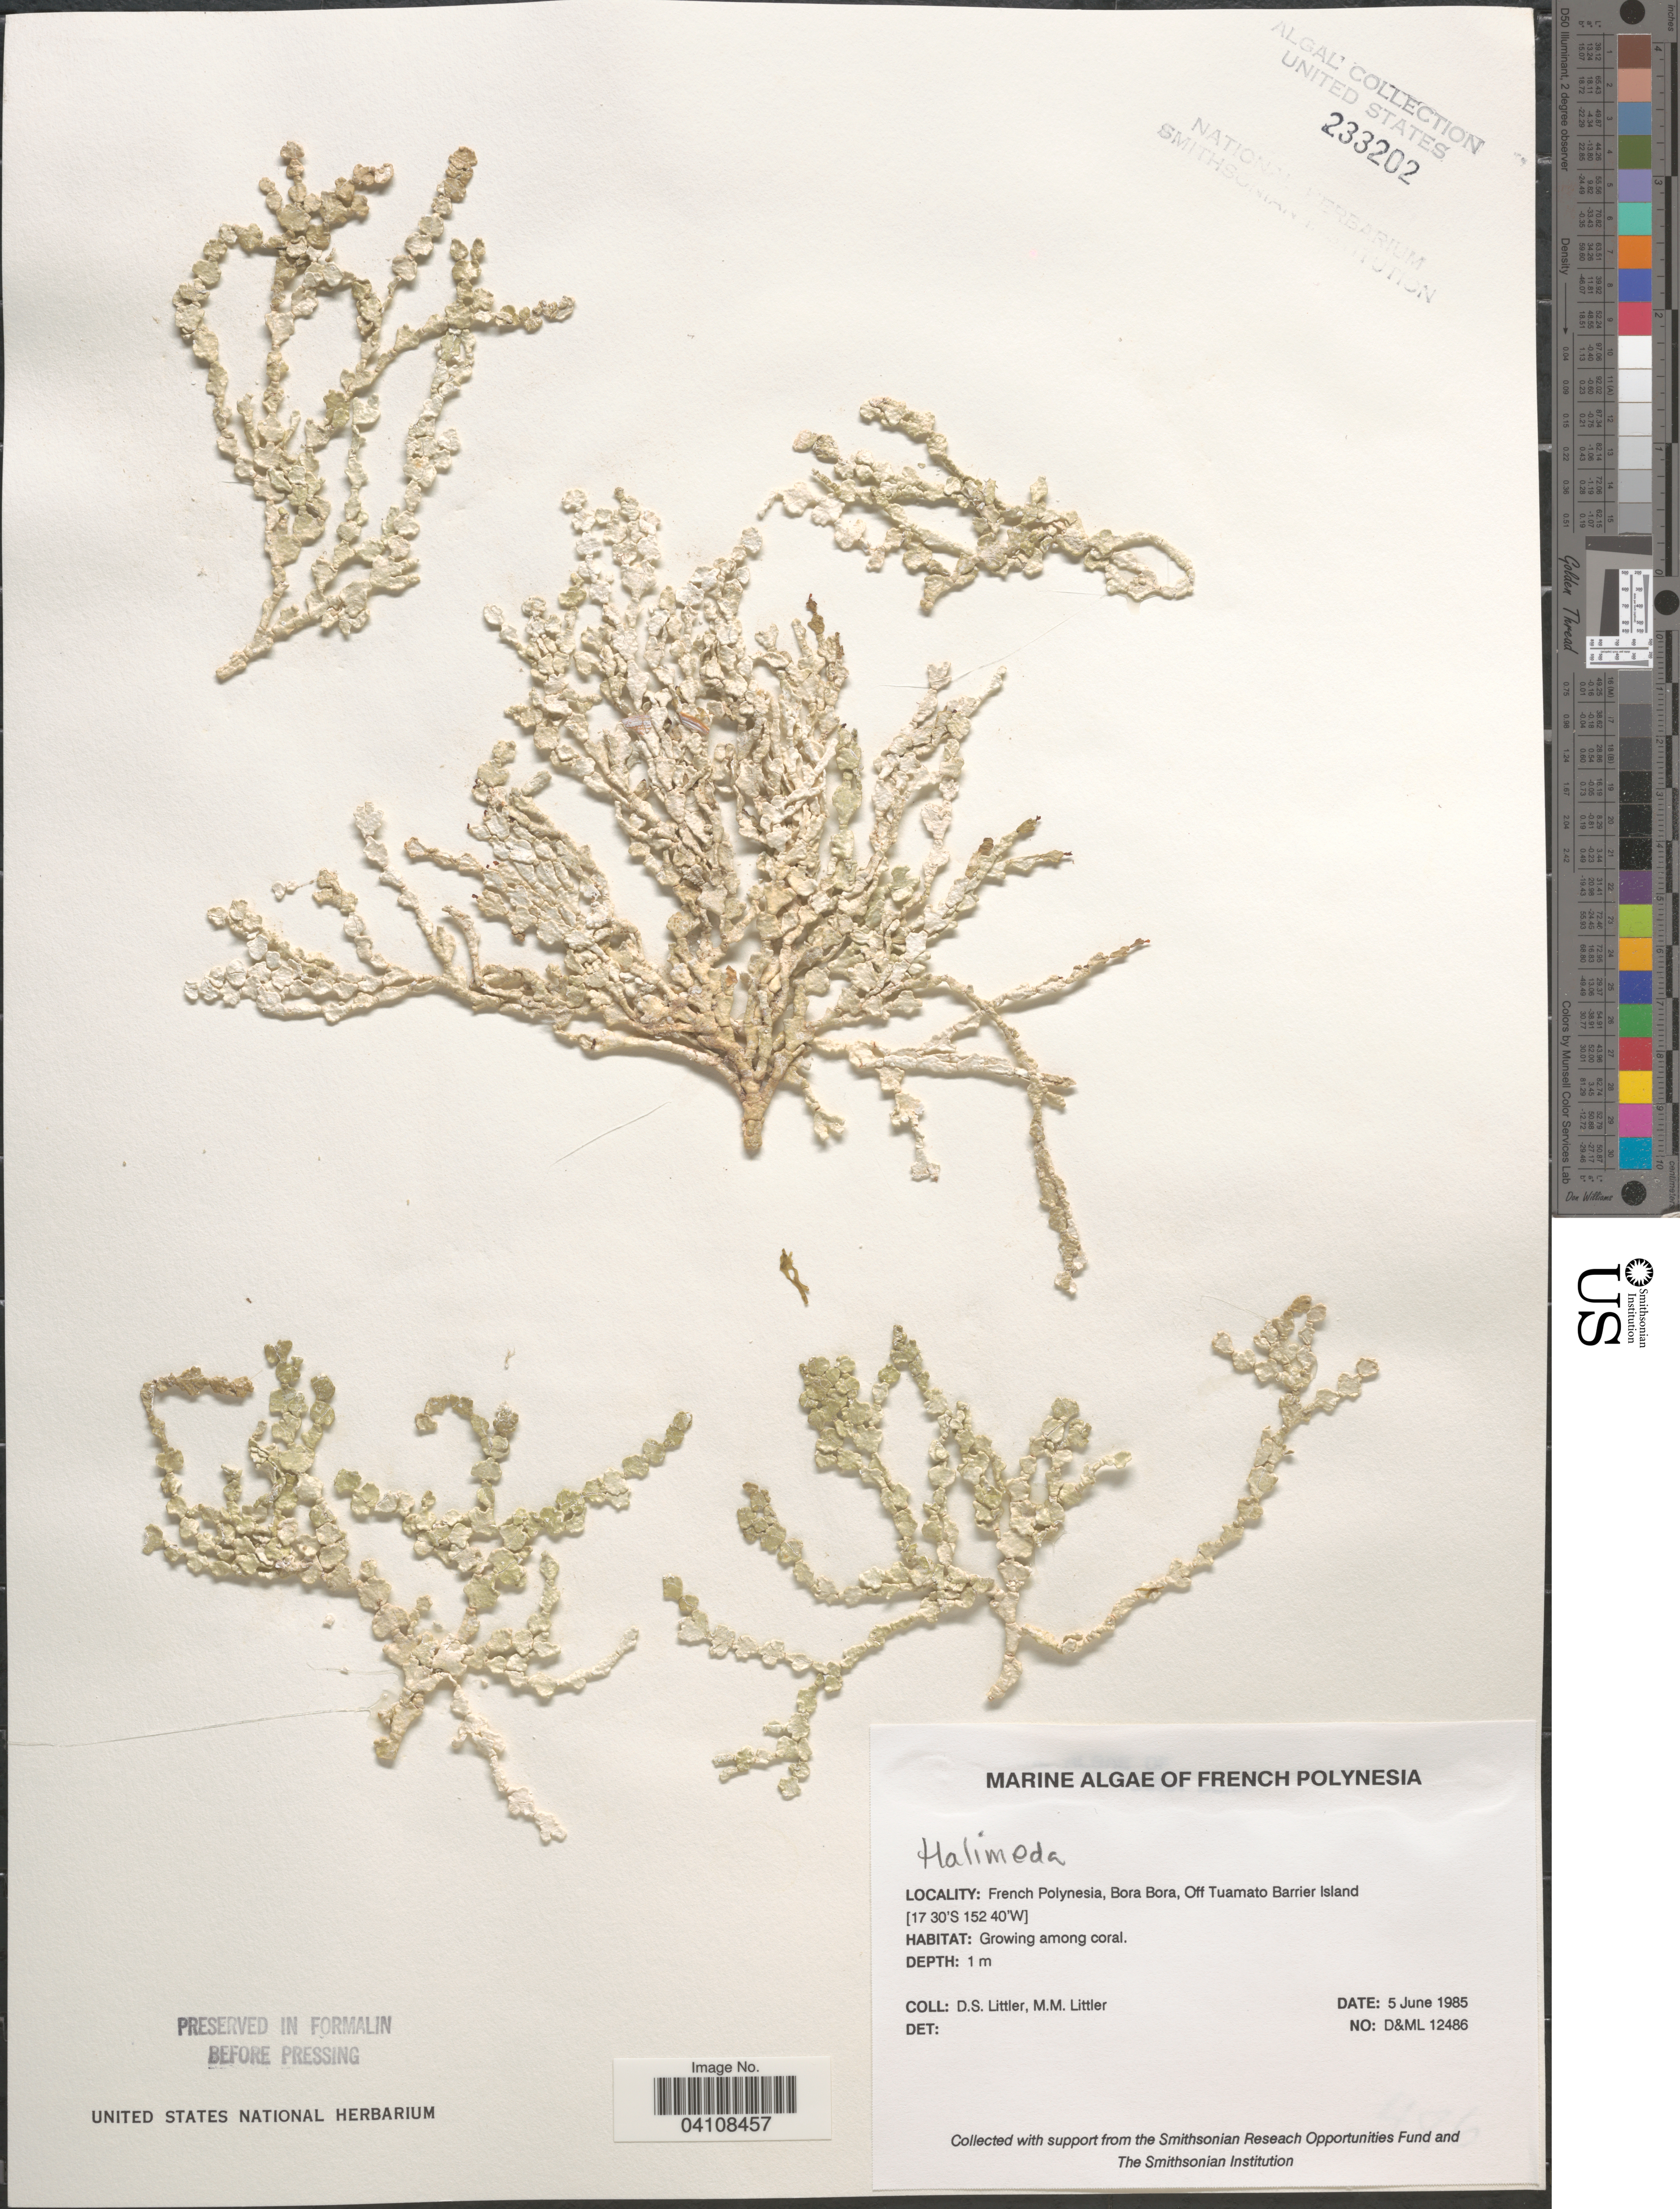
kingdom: Plantae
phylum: Chlorophyta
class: Ulvophyceae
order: Bryopsidales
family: Halimedaceae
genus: Halimeda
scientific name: Halimeda sp.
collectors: D. S. Littler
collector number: D&ML12486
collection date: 1985-06-05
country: French Polynesia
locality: Bora Bora, Off Tuamato Barrier Island.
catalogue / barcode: US 233202